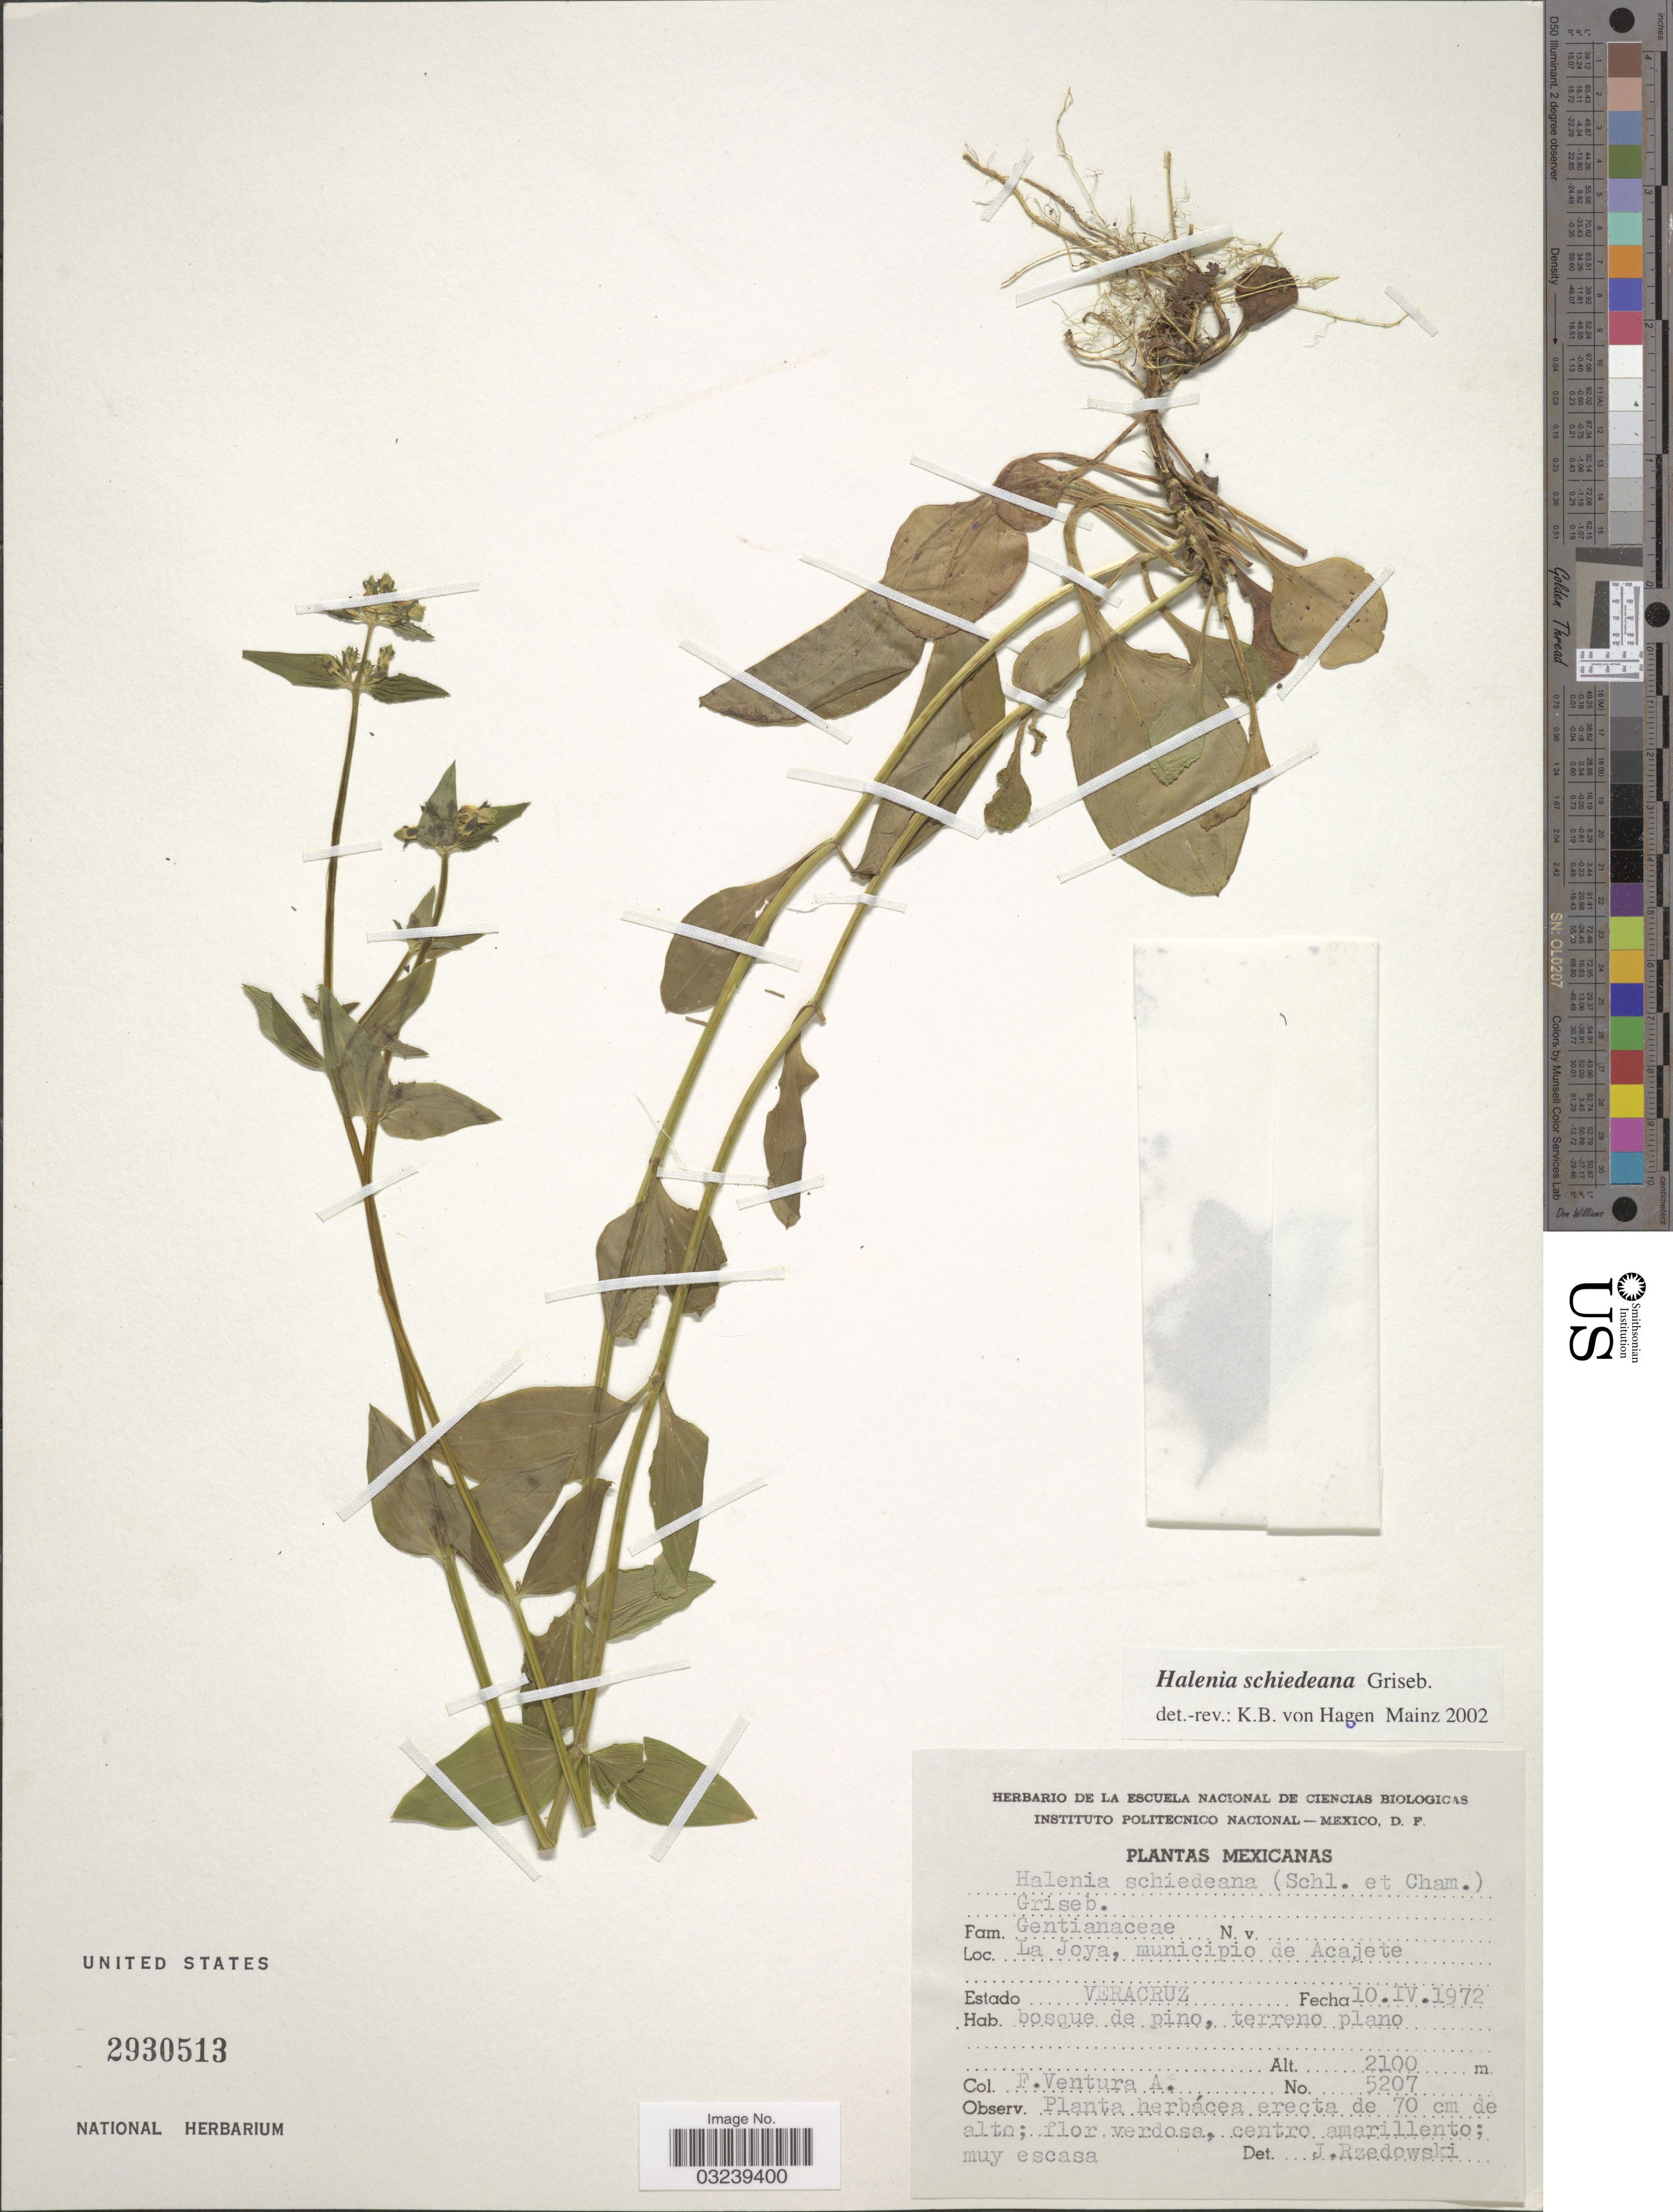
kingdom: Plantae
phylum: Tracheophyta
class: Magnoliopsida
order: Gentianales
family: Gentianaceae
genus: Halenia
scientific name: Halenia schiedeana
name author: Griseb.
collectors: F. Ventura A.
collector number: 5207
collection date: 1972-04-10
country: Mexico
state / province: Veracruz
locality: La Joya, municipio de Acajete. Estado Veracruz.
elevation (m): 2100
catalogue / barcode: US 2930513